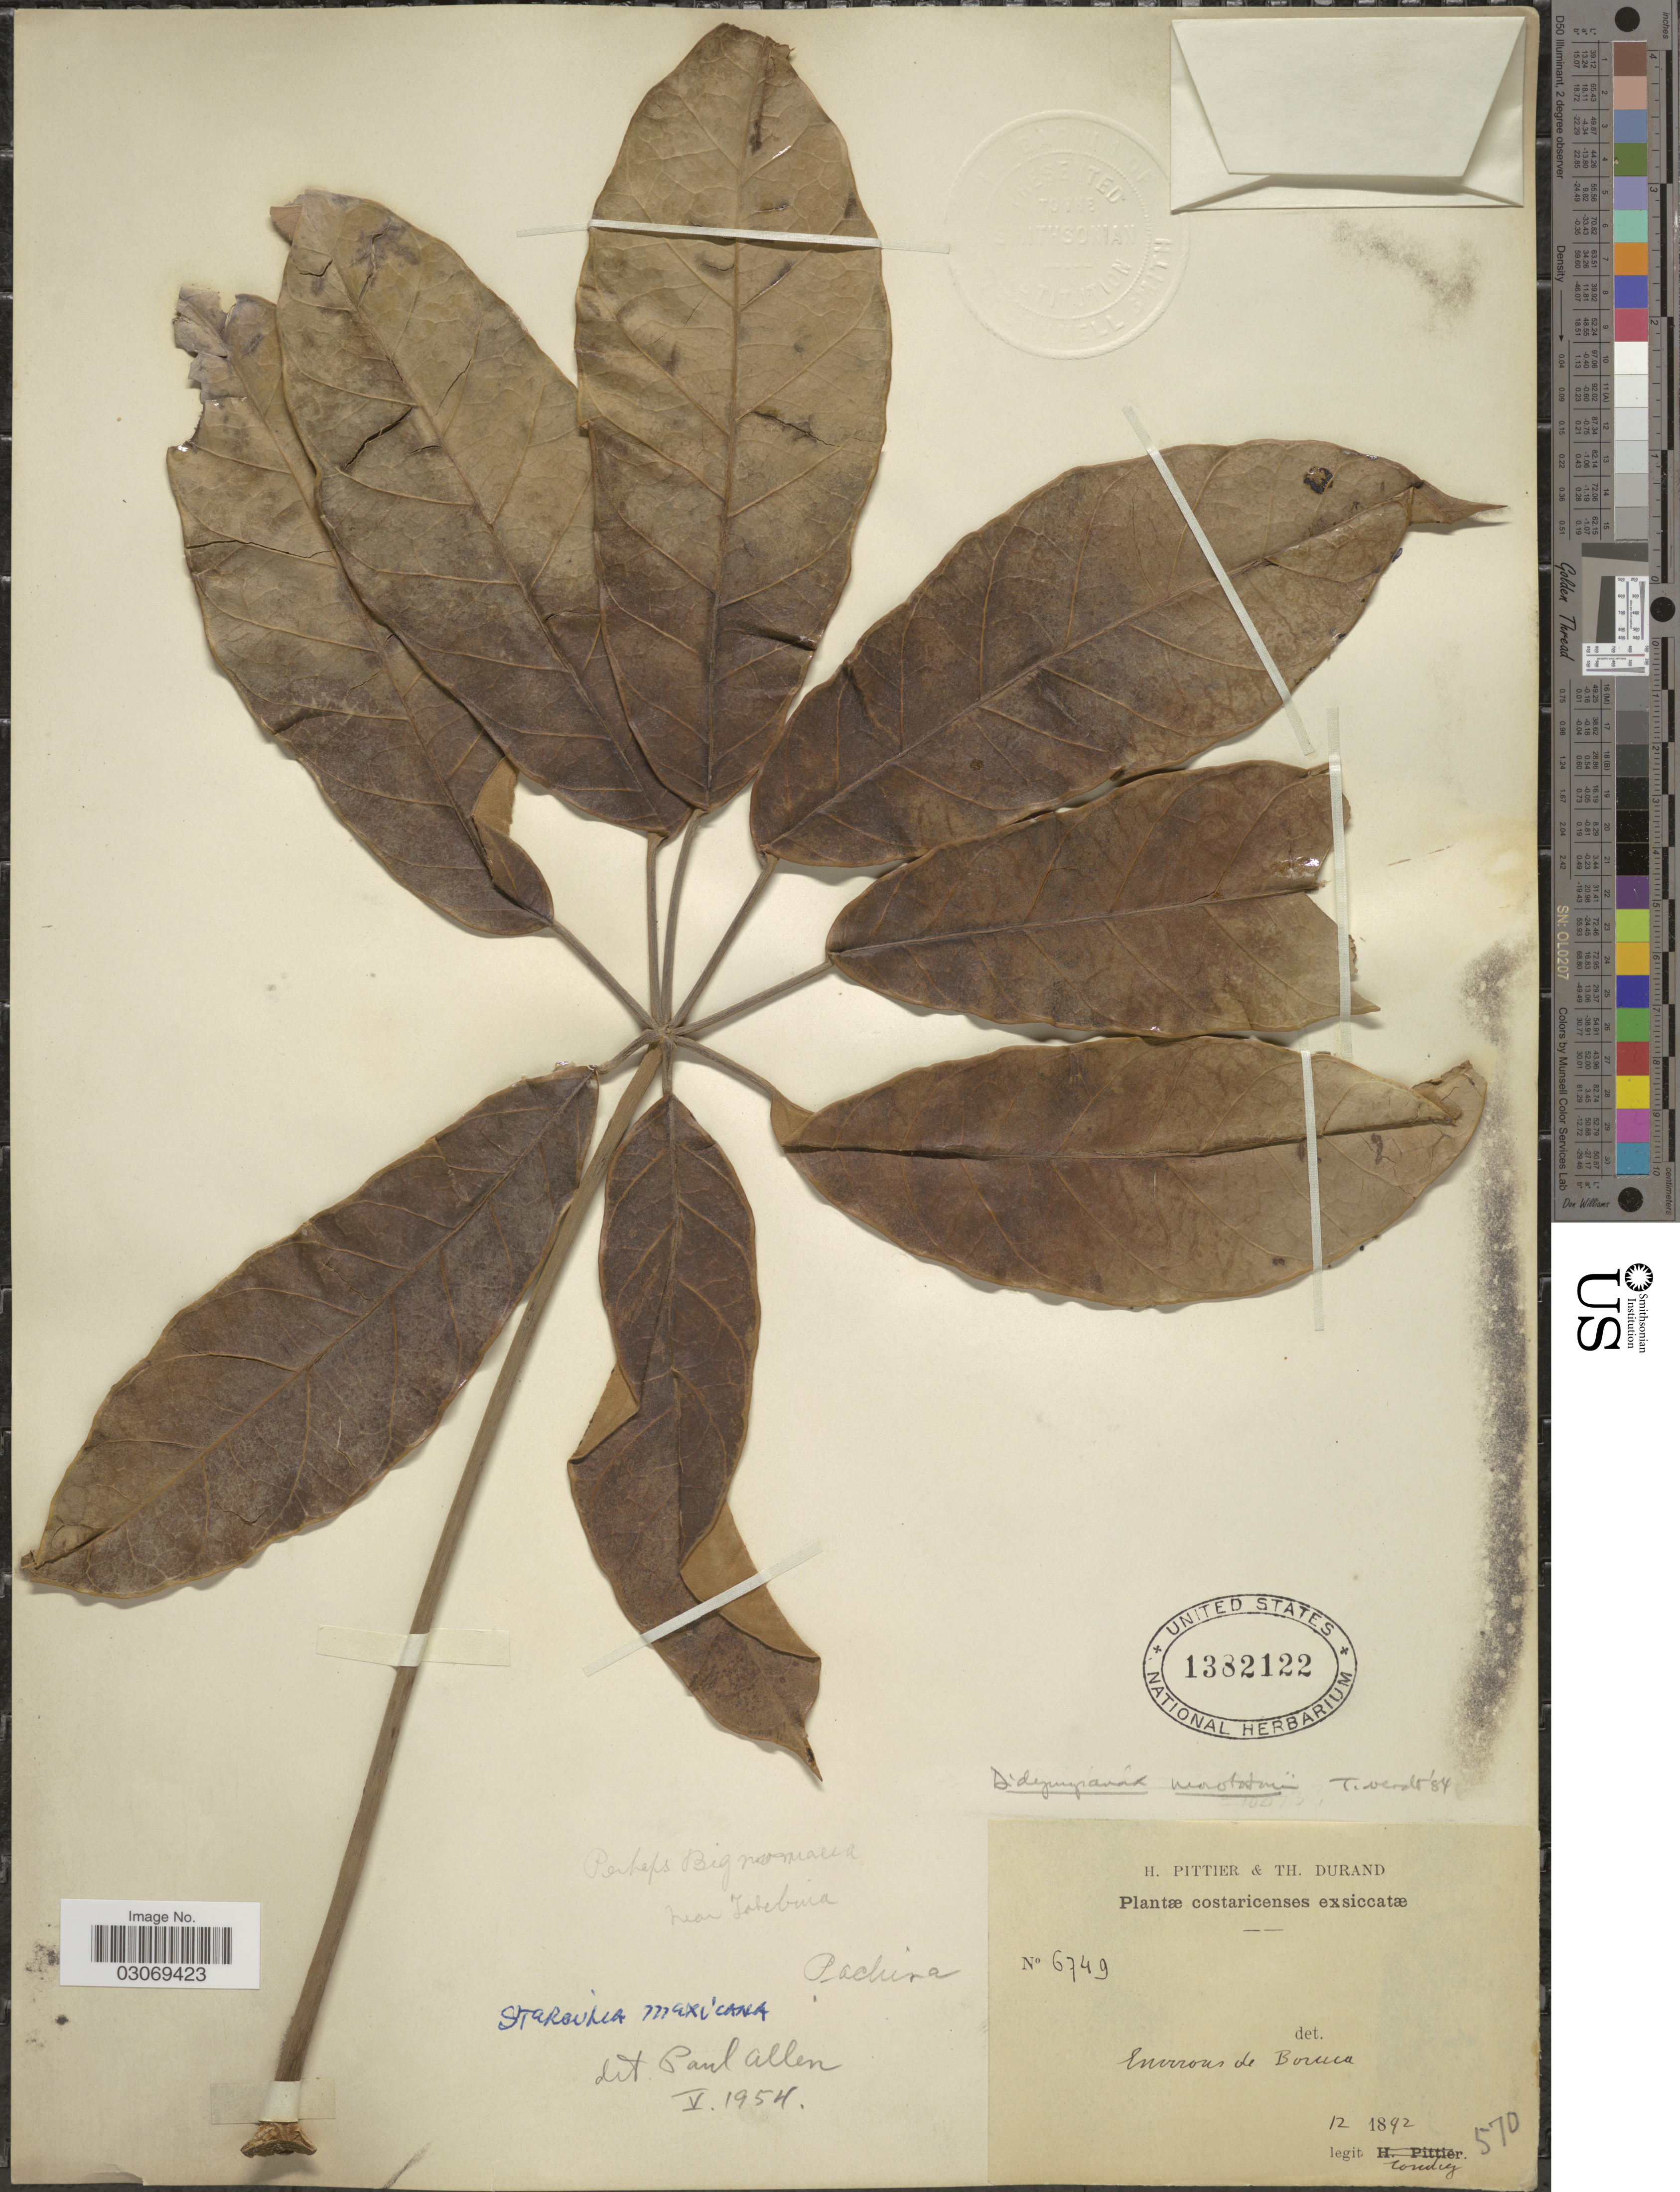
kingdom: Plantae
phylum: Tracheophyta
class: Magnoliopsida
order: Apiales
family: Araliaceae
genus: Schefflera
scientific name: Schefflera sp.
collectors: Tonduz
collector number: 6749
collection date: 1892-12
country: Costa Rica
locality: Environs de Boruca.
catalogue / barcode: US 1382122